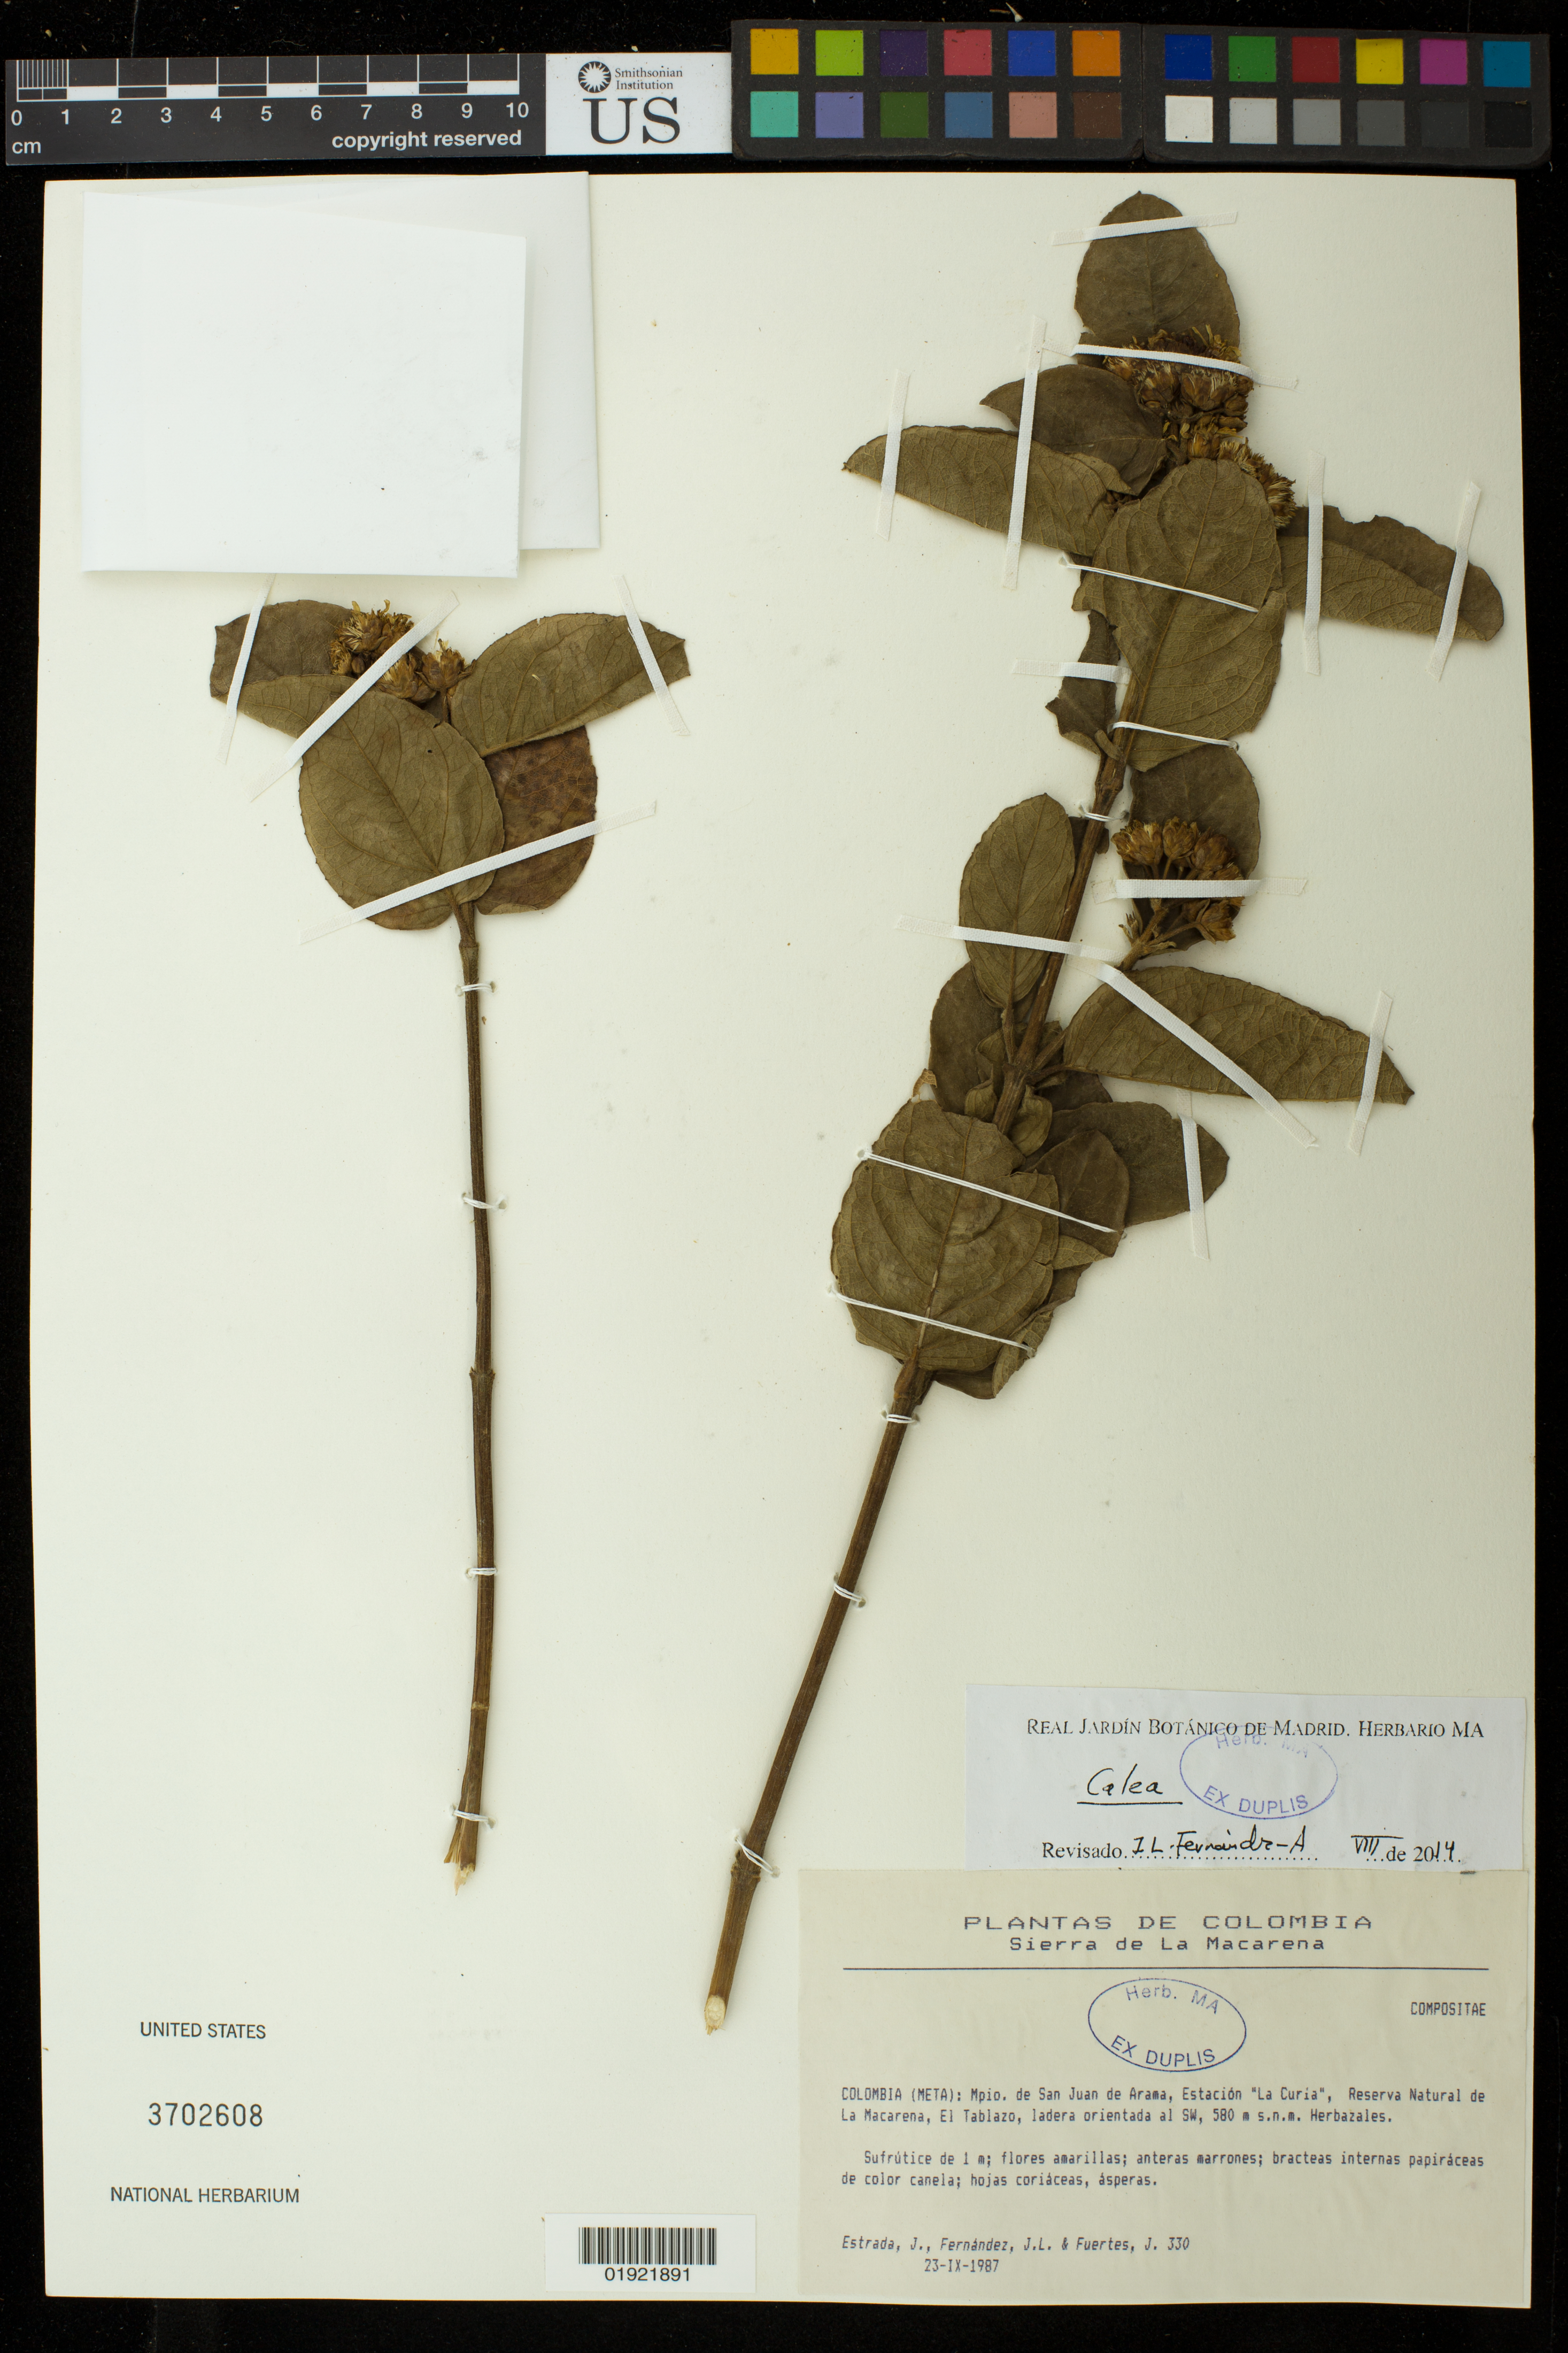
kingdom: Plantae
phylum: Tracheophyta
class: Magnoliopsida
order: Asterales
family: Asteraceae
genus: Calea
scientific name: Calea sp.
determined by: Fernández-Alonso, J. L.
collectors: J. Estrada, J. Fernandez & J. Fuertes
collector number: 330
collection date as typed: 23-IX-1987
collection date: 1987-09-23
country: Colombia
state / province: Meta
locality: Mpio. de San Juan de Arama, Estacion "La Curia", Reserva Natural de La Macarena, El Tablazo, ladera orientada al SW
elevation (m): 580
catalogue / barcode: US 3702608